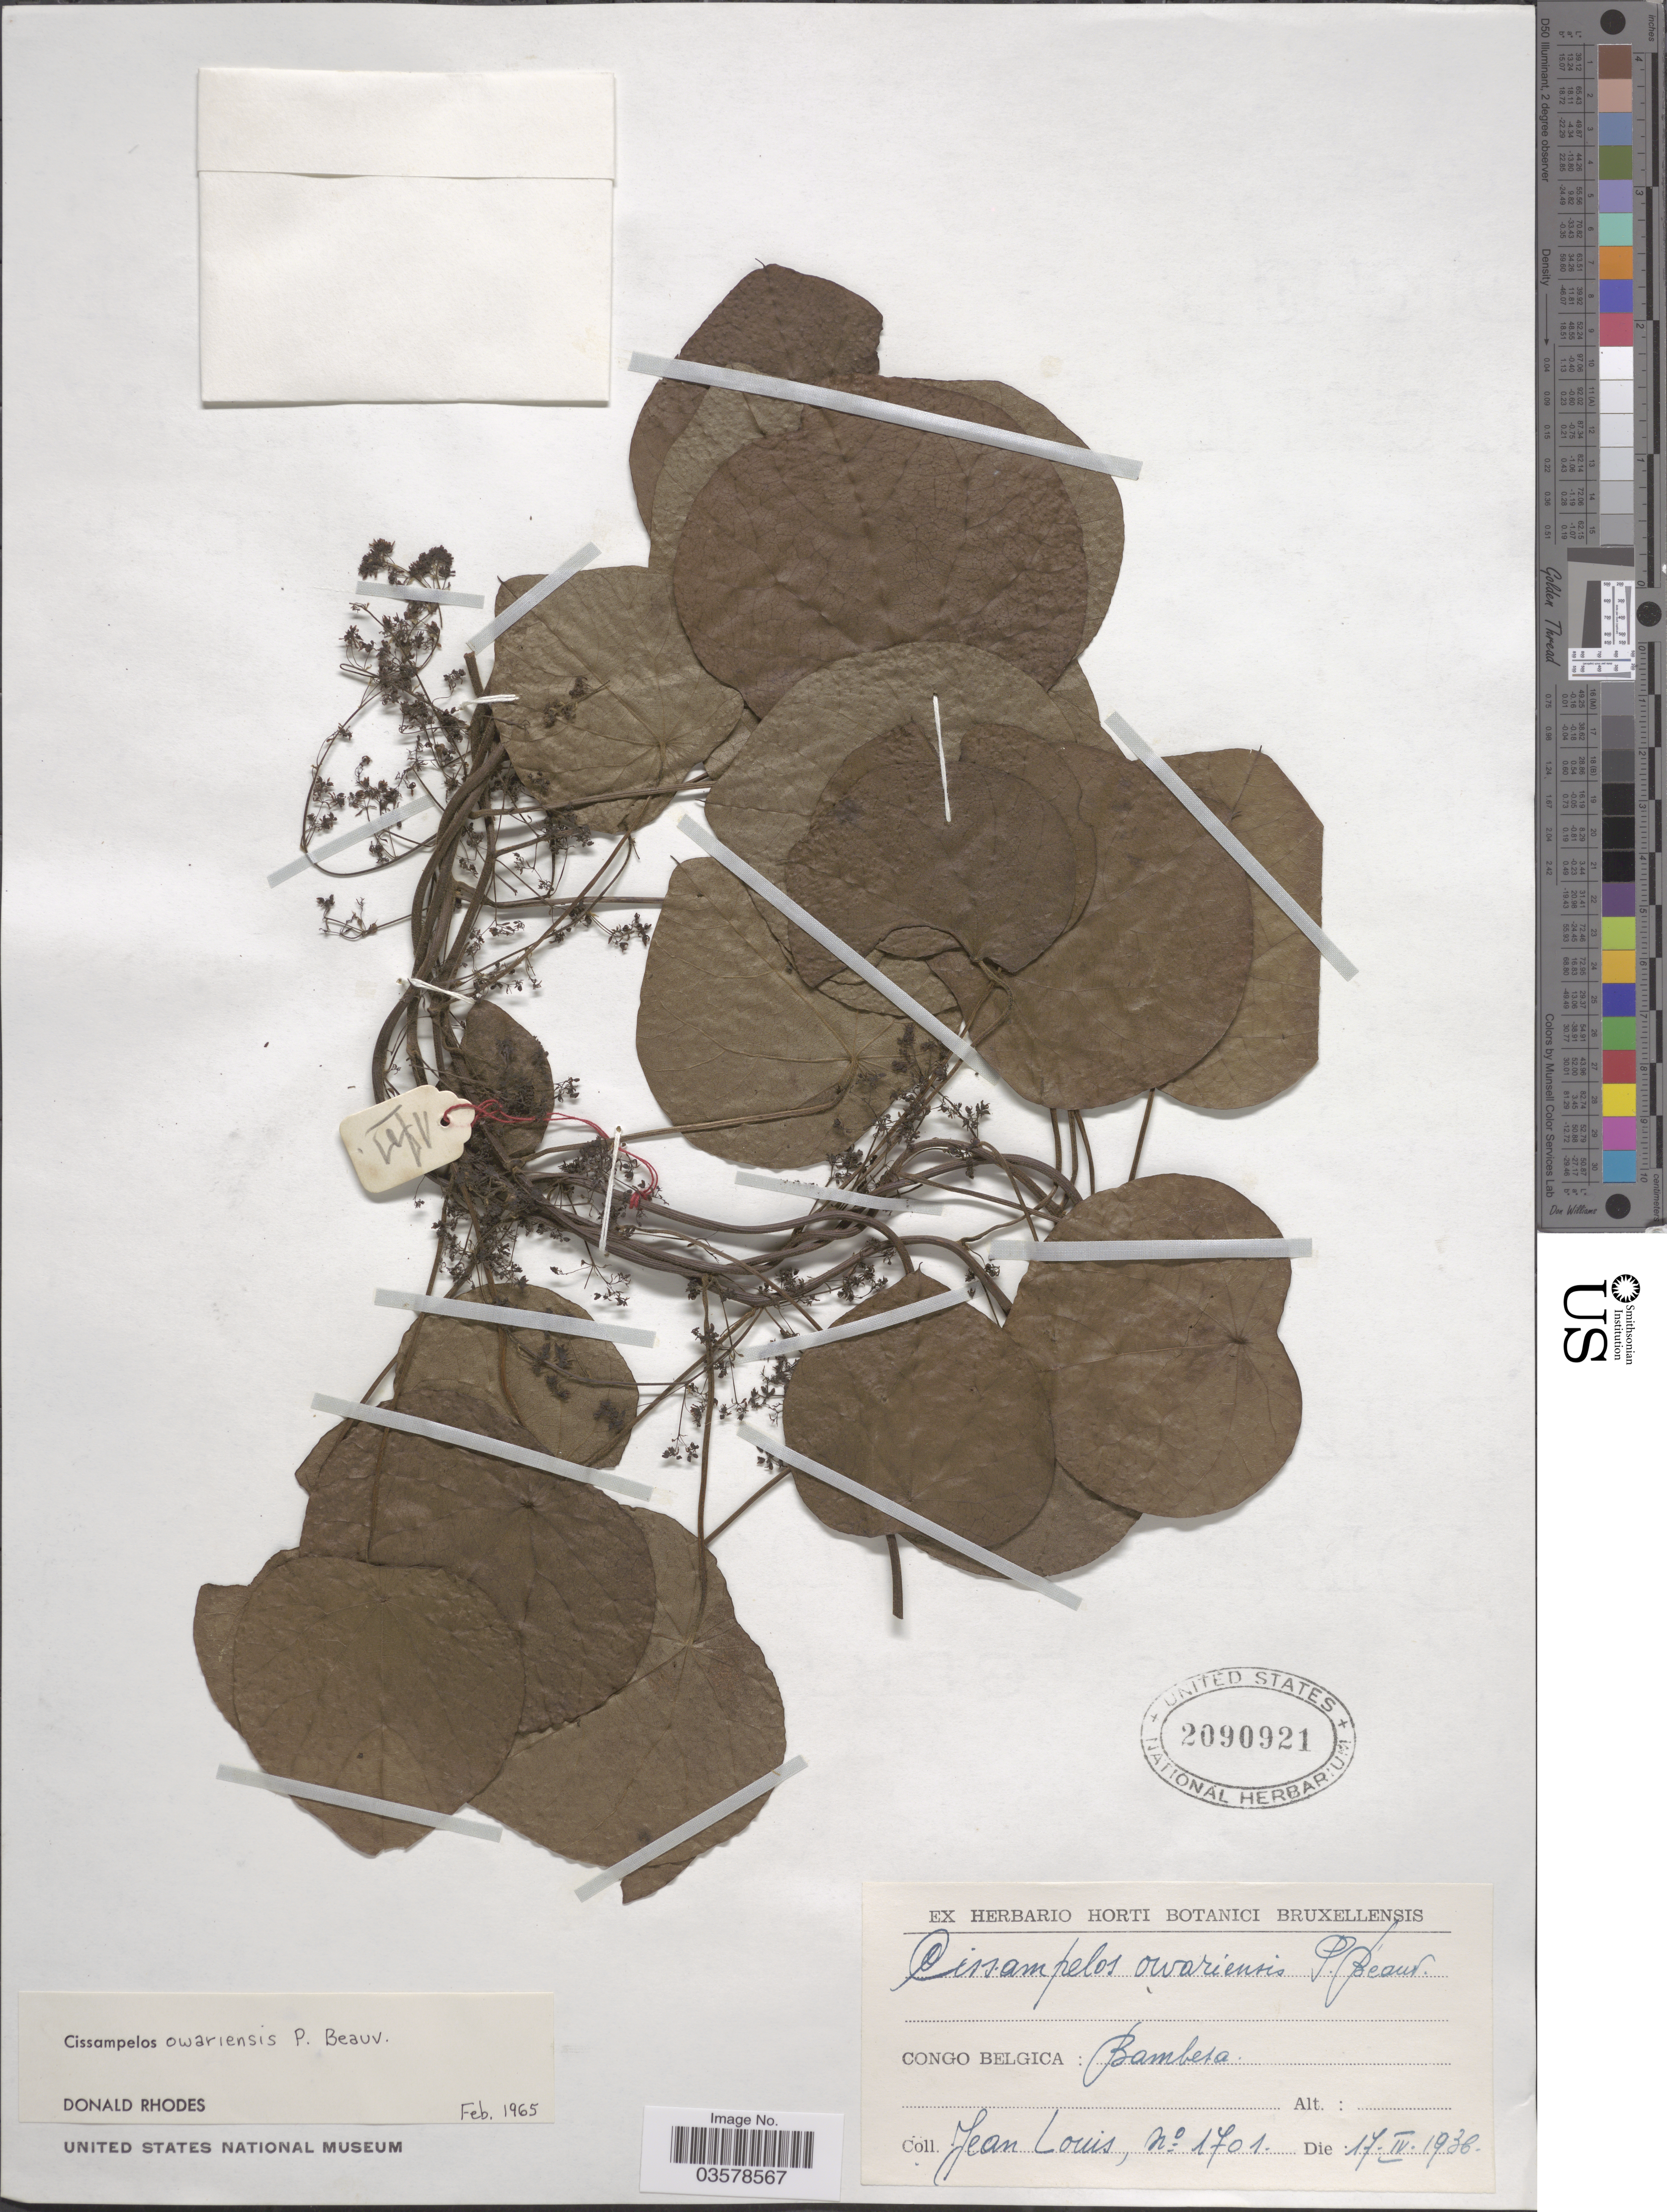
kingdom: Plantae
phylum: Tracheophyta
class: Magnoliopsida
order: Ranunculales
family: Menispermaceae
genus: Cissampelos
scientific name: Cissampelos owariensis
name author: P. Beauv. ex DC.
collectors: J. Louis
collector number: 1701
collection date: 1936-04-17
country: Congo, Democratic Republic of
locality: Congo Belgica: Bambeta.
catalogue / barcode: US 2090921